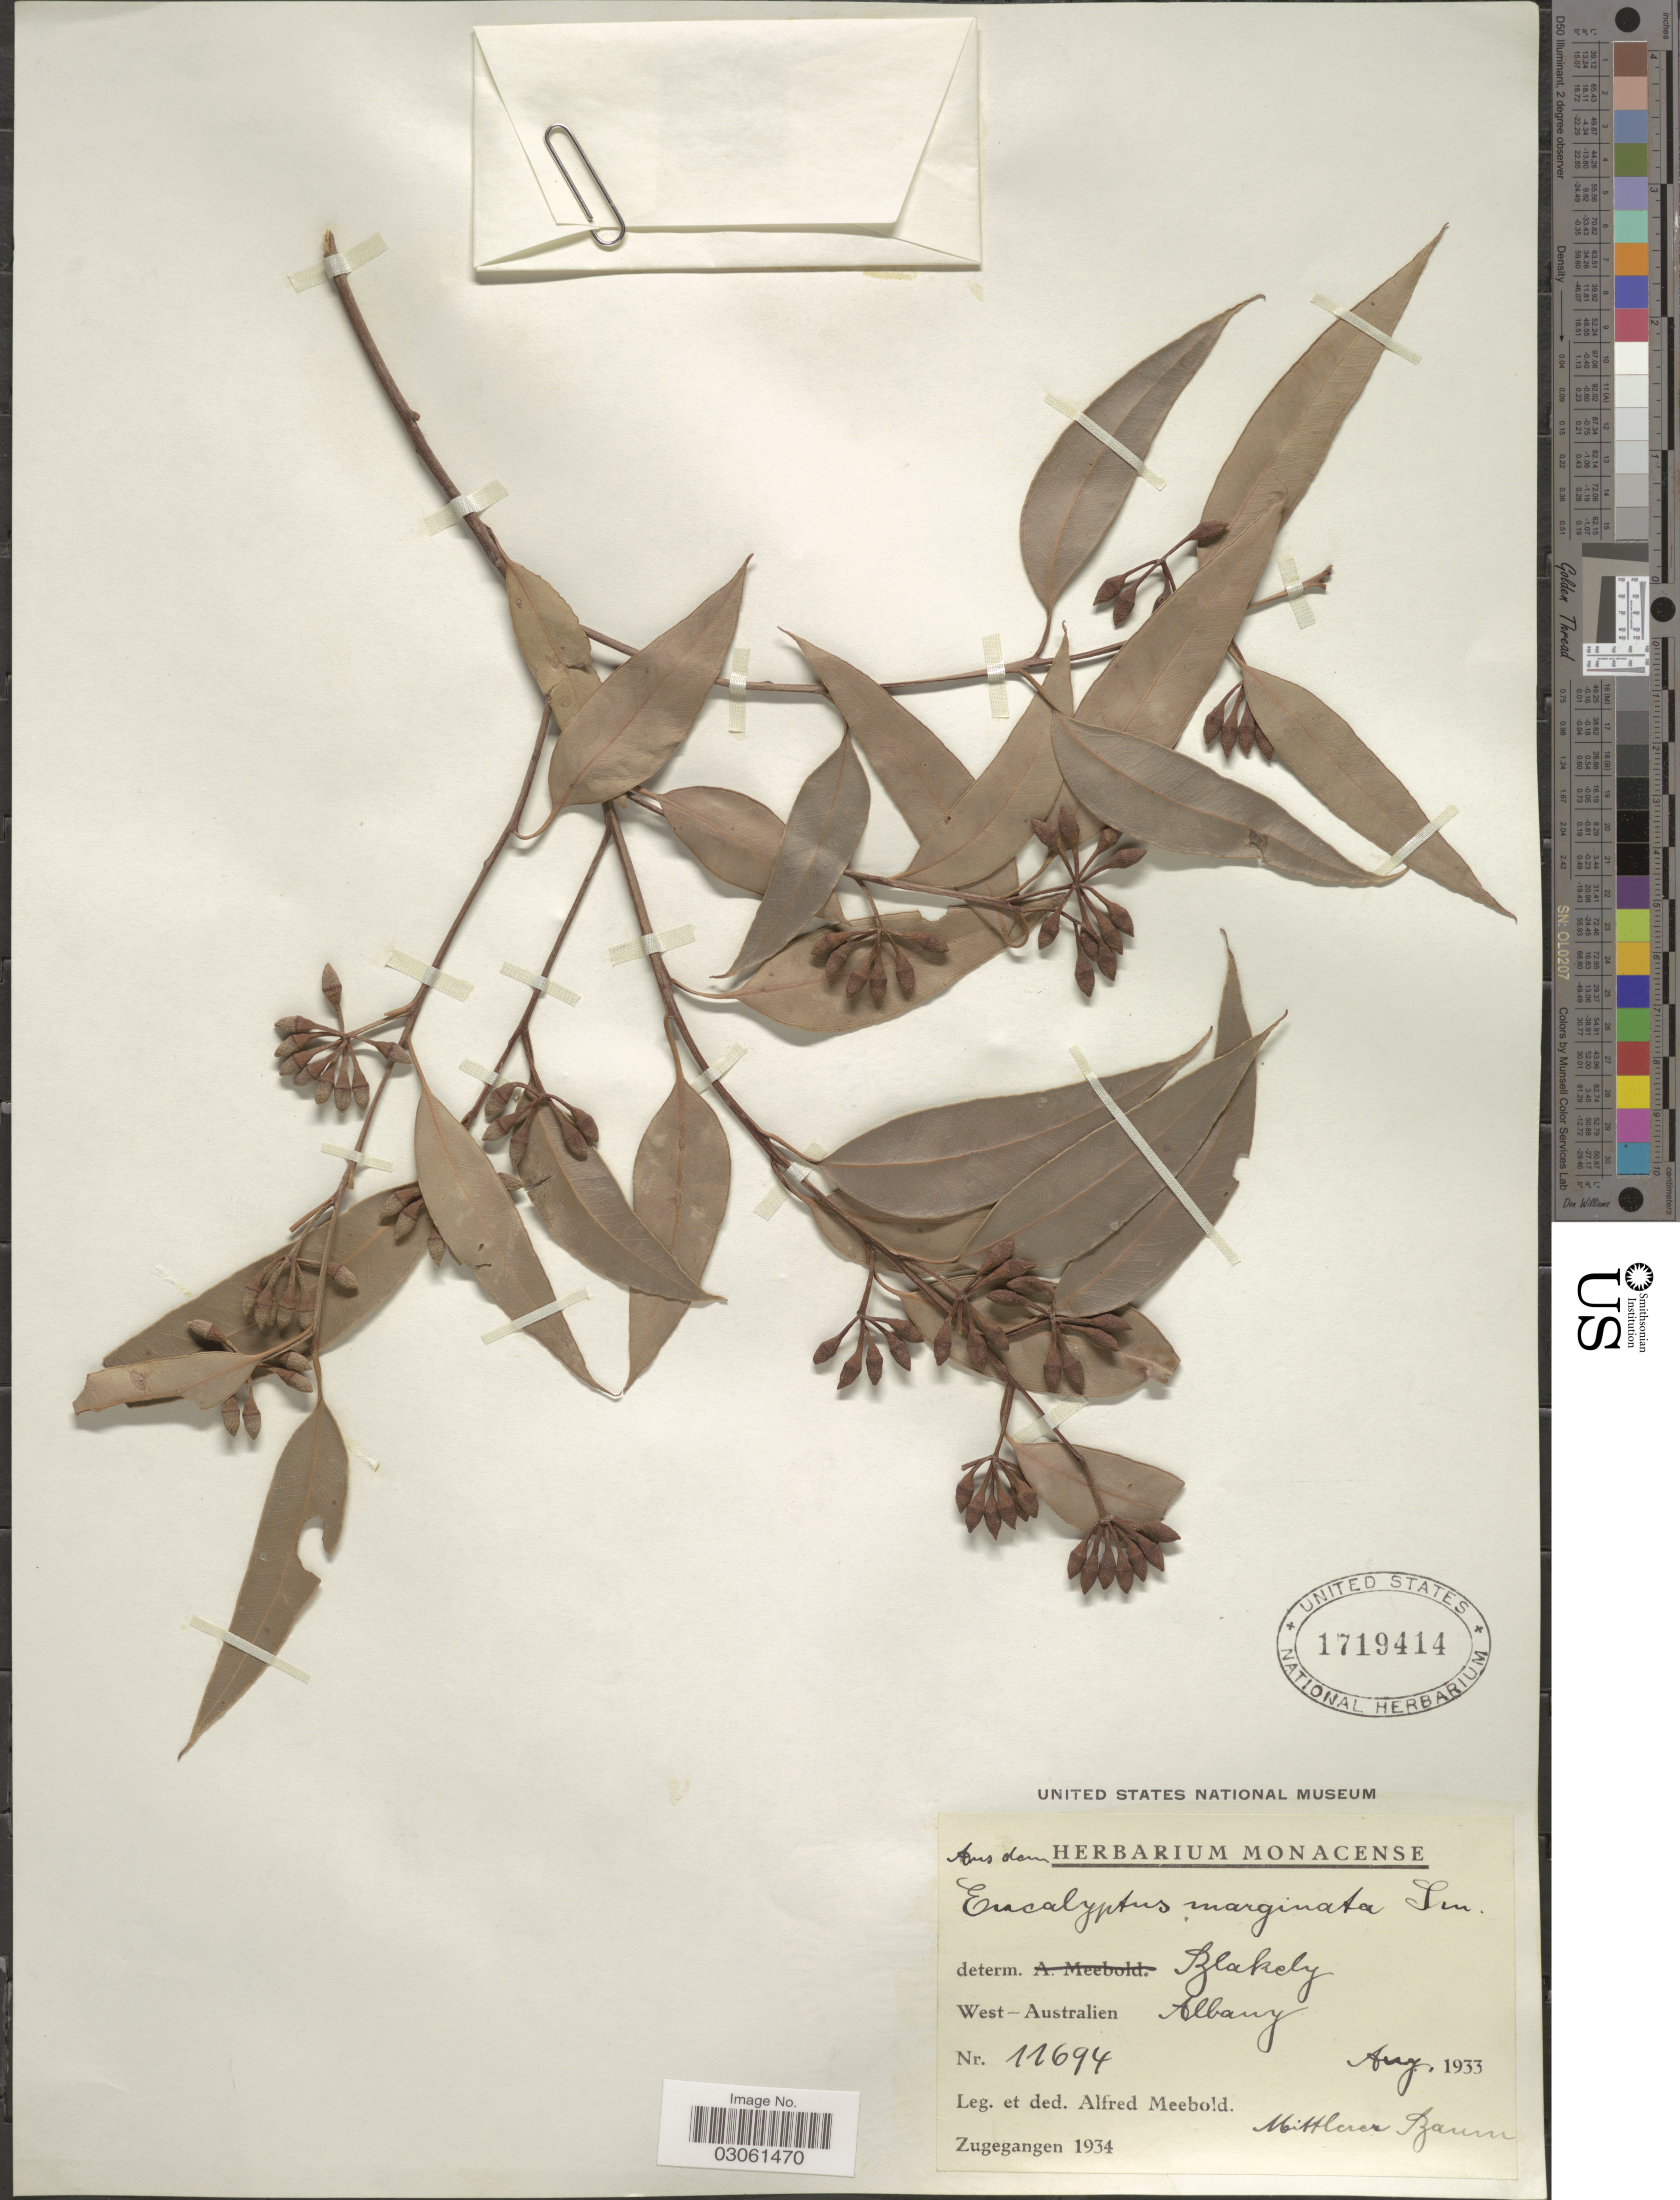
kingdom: Plantae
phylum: Tracheophyta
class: Magnoliopsida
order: Myrtales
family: Myrtaceae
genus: Eucalyptus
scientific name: Eucalyptus marginata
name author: Donn ex Sm.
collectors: A. Meebold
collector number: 11694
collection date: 1933-08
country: Australia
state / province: Western Australia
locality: West-Australien. Albany.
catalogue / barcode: US 1719414